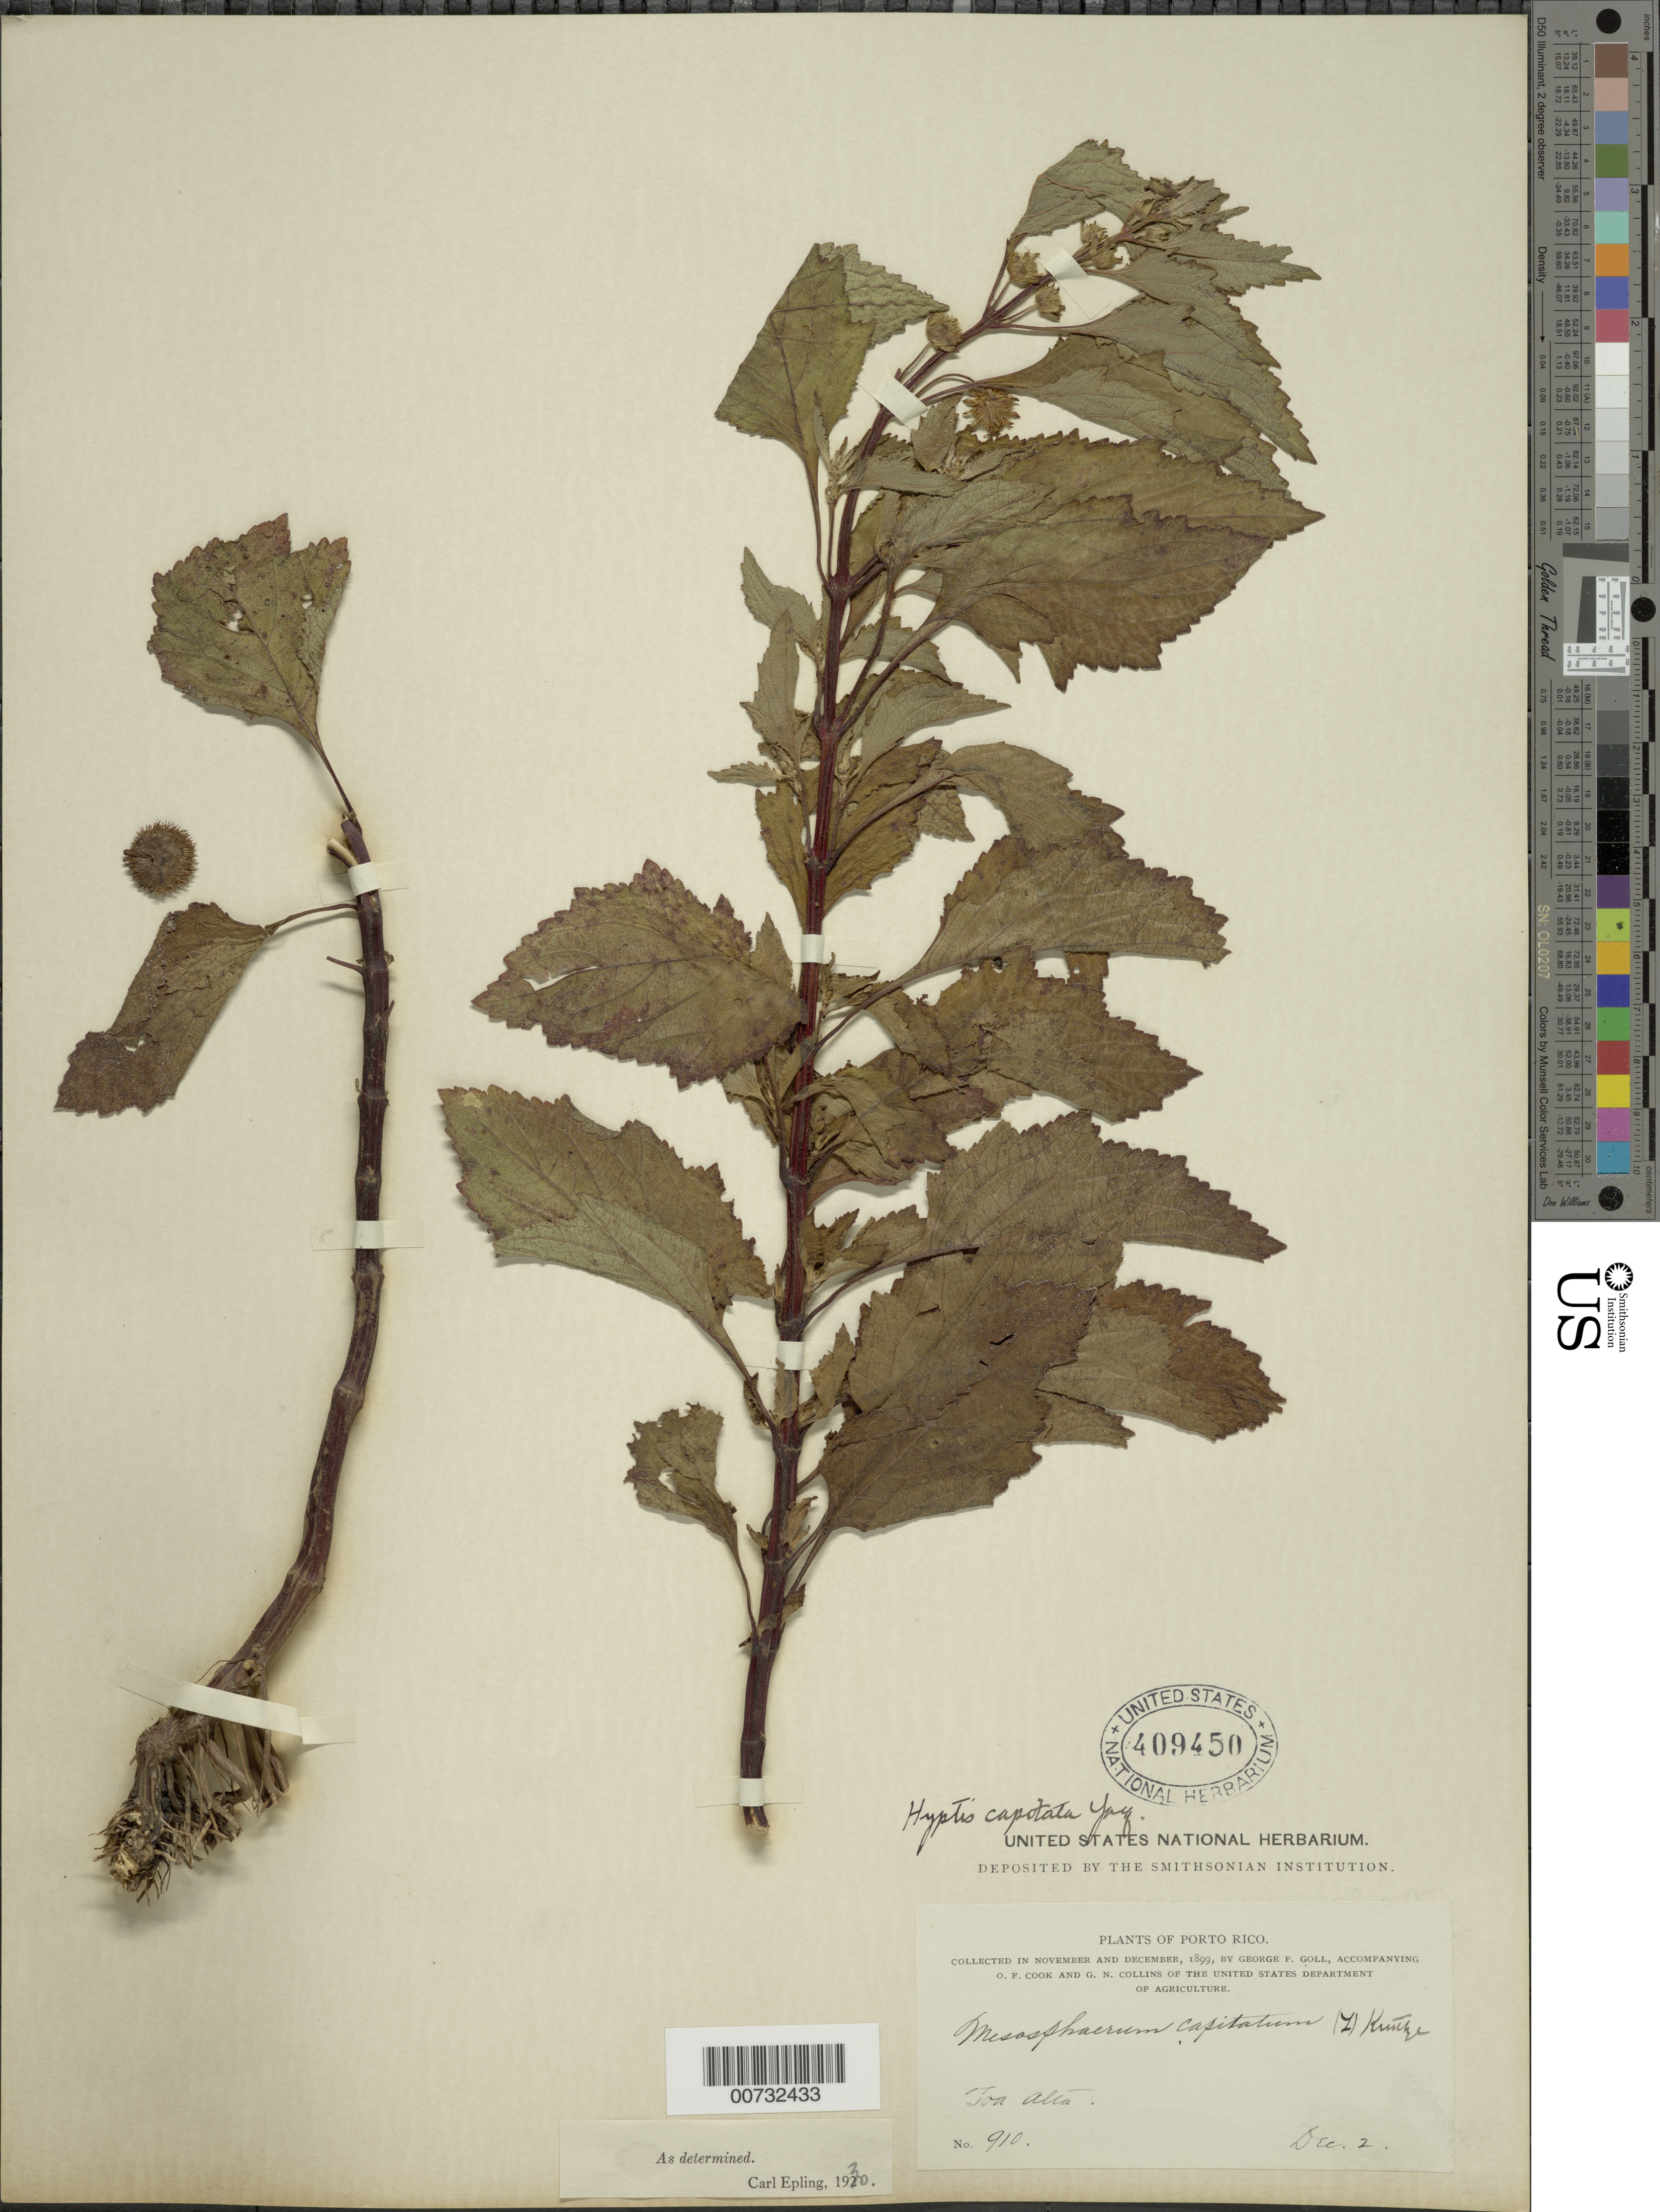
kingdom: Plantae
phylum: Tracheophyta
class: Magnoliopsida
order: Lamiales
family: Lamiaceae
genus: Hyptis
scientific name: Hyptis capitata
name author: Jacq.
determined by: Epling, C. C.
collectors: G. Goll, O. F. Cook & G. N. Collins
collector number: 910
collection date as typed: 02 Dec 1899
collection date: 1899-12-02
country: Puerto Rico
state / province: Toa Alta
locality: Toa Alta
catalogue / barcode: US 409450